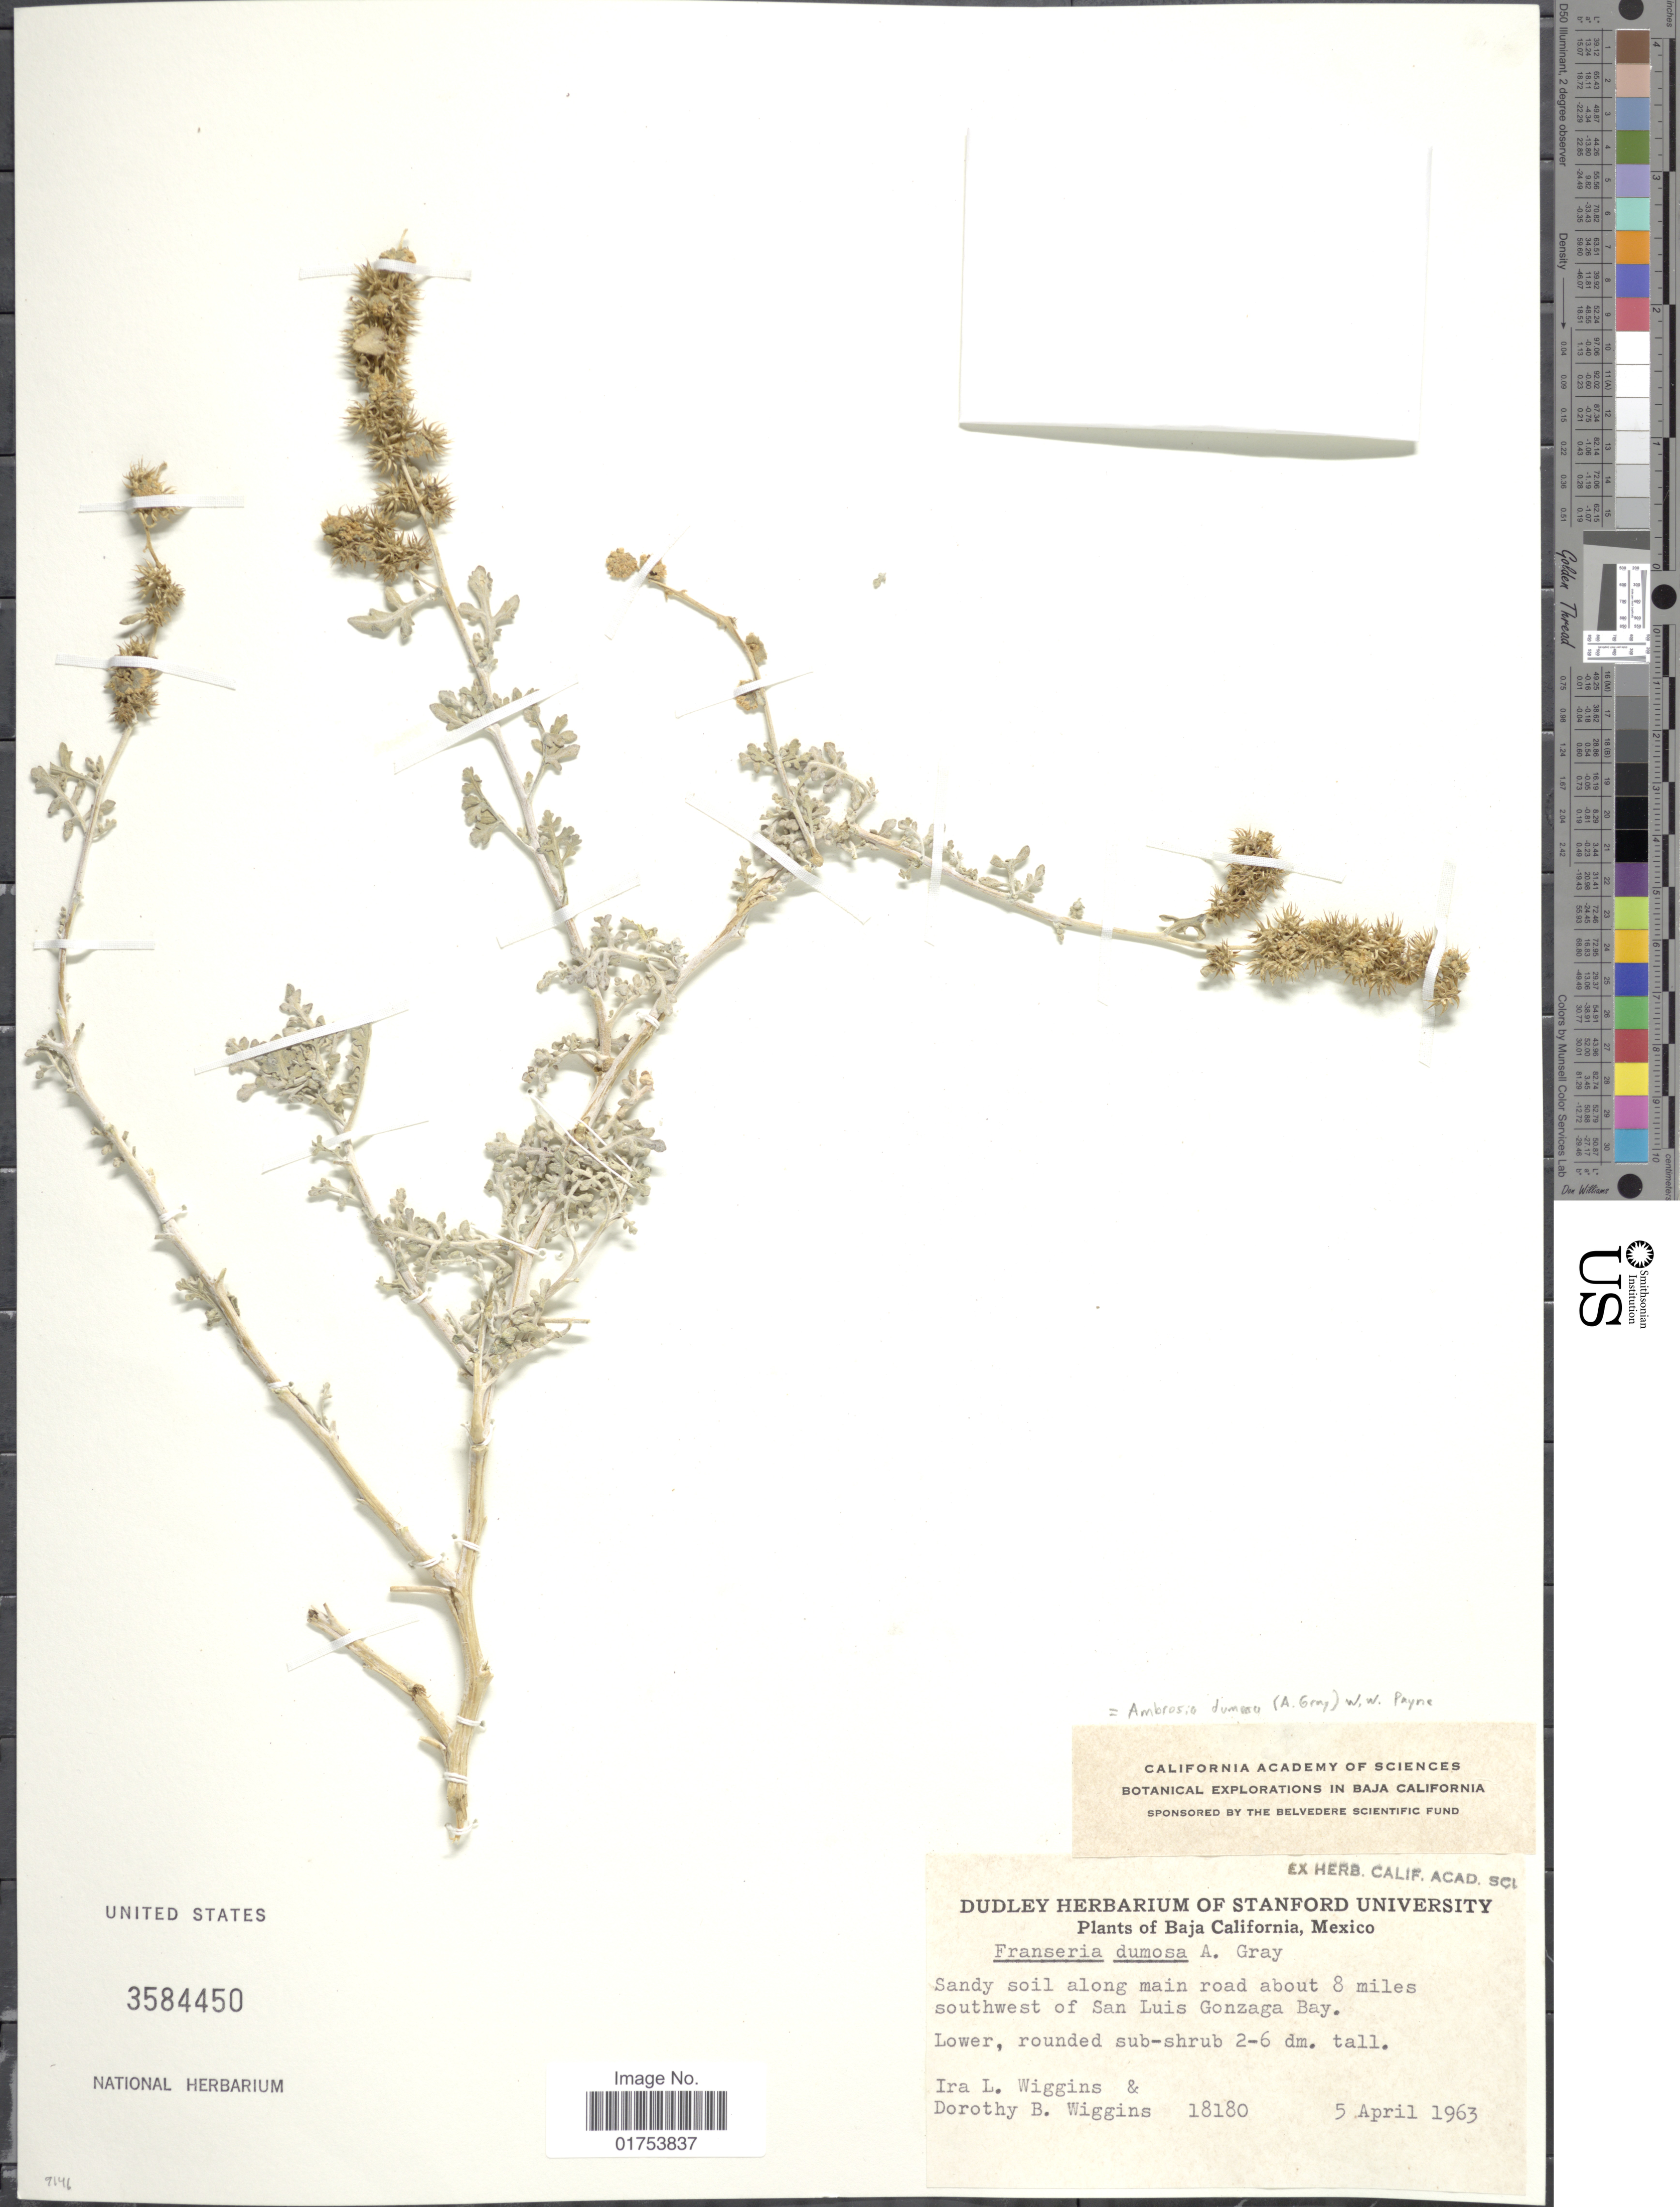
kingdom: Plantae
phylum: Tracheophyta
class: Magnoliopsida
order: Asterales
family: Asteraceae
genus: Ambrosia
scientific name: Ambrosia dumosa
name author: (A. Gray) W.W.Payne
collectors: I. L. Wiggins & D. B. Wiggins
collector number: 18180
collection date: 1963-04-05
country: Mexico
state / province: Baja California Sur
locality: Sandy soil along main road about 8 miles southwest of San Luis Gonzaga Bay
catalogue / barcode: US 3584450